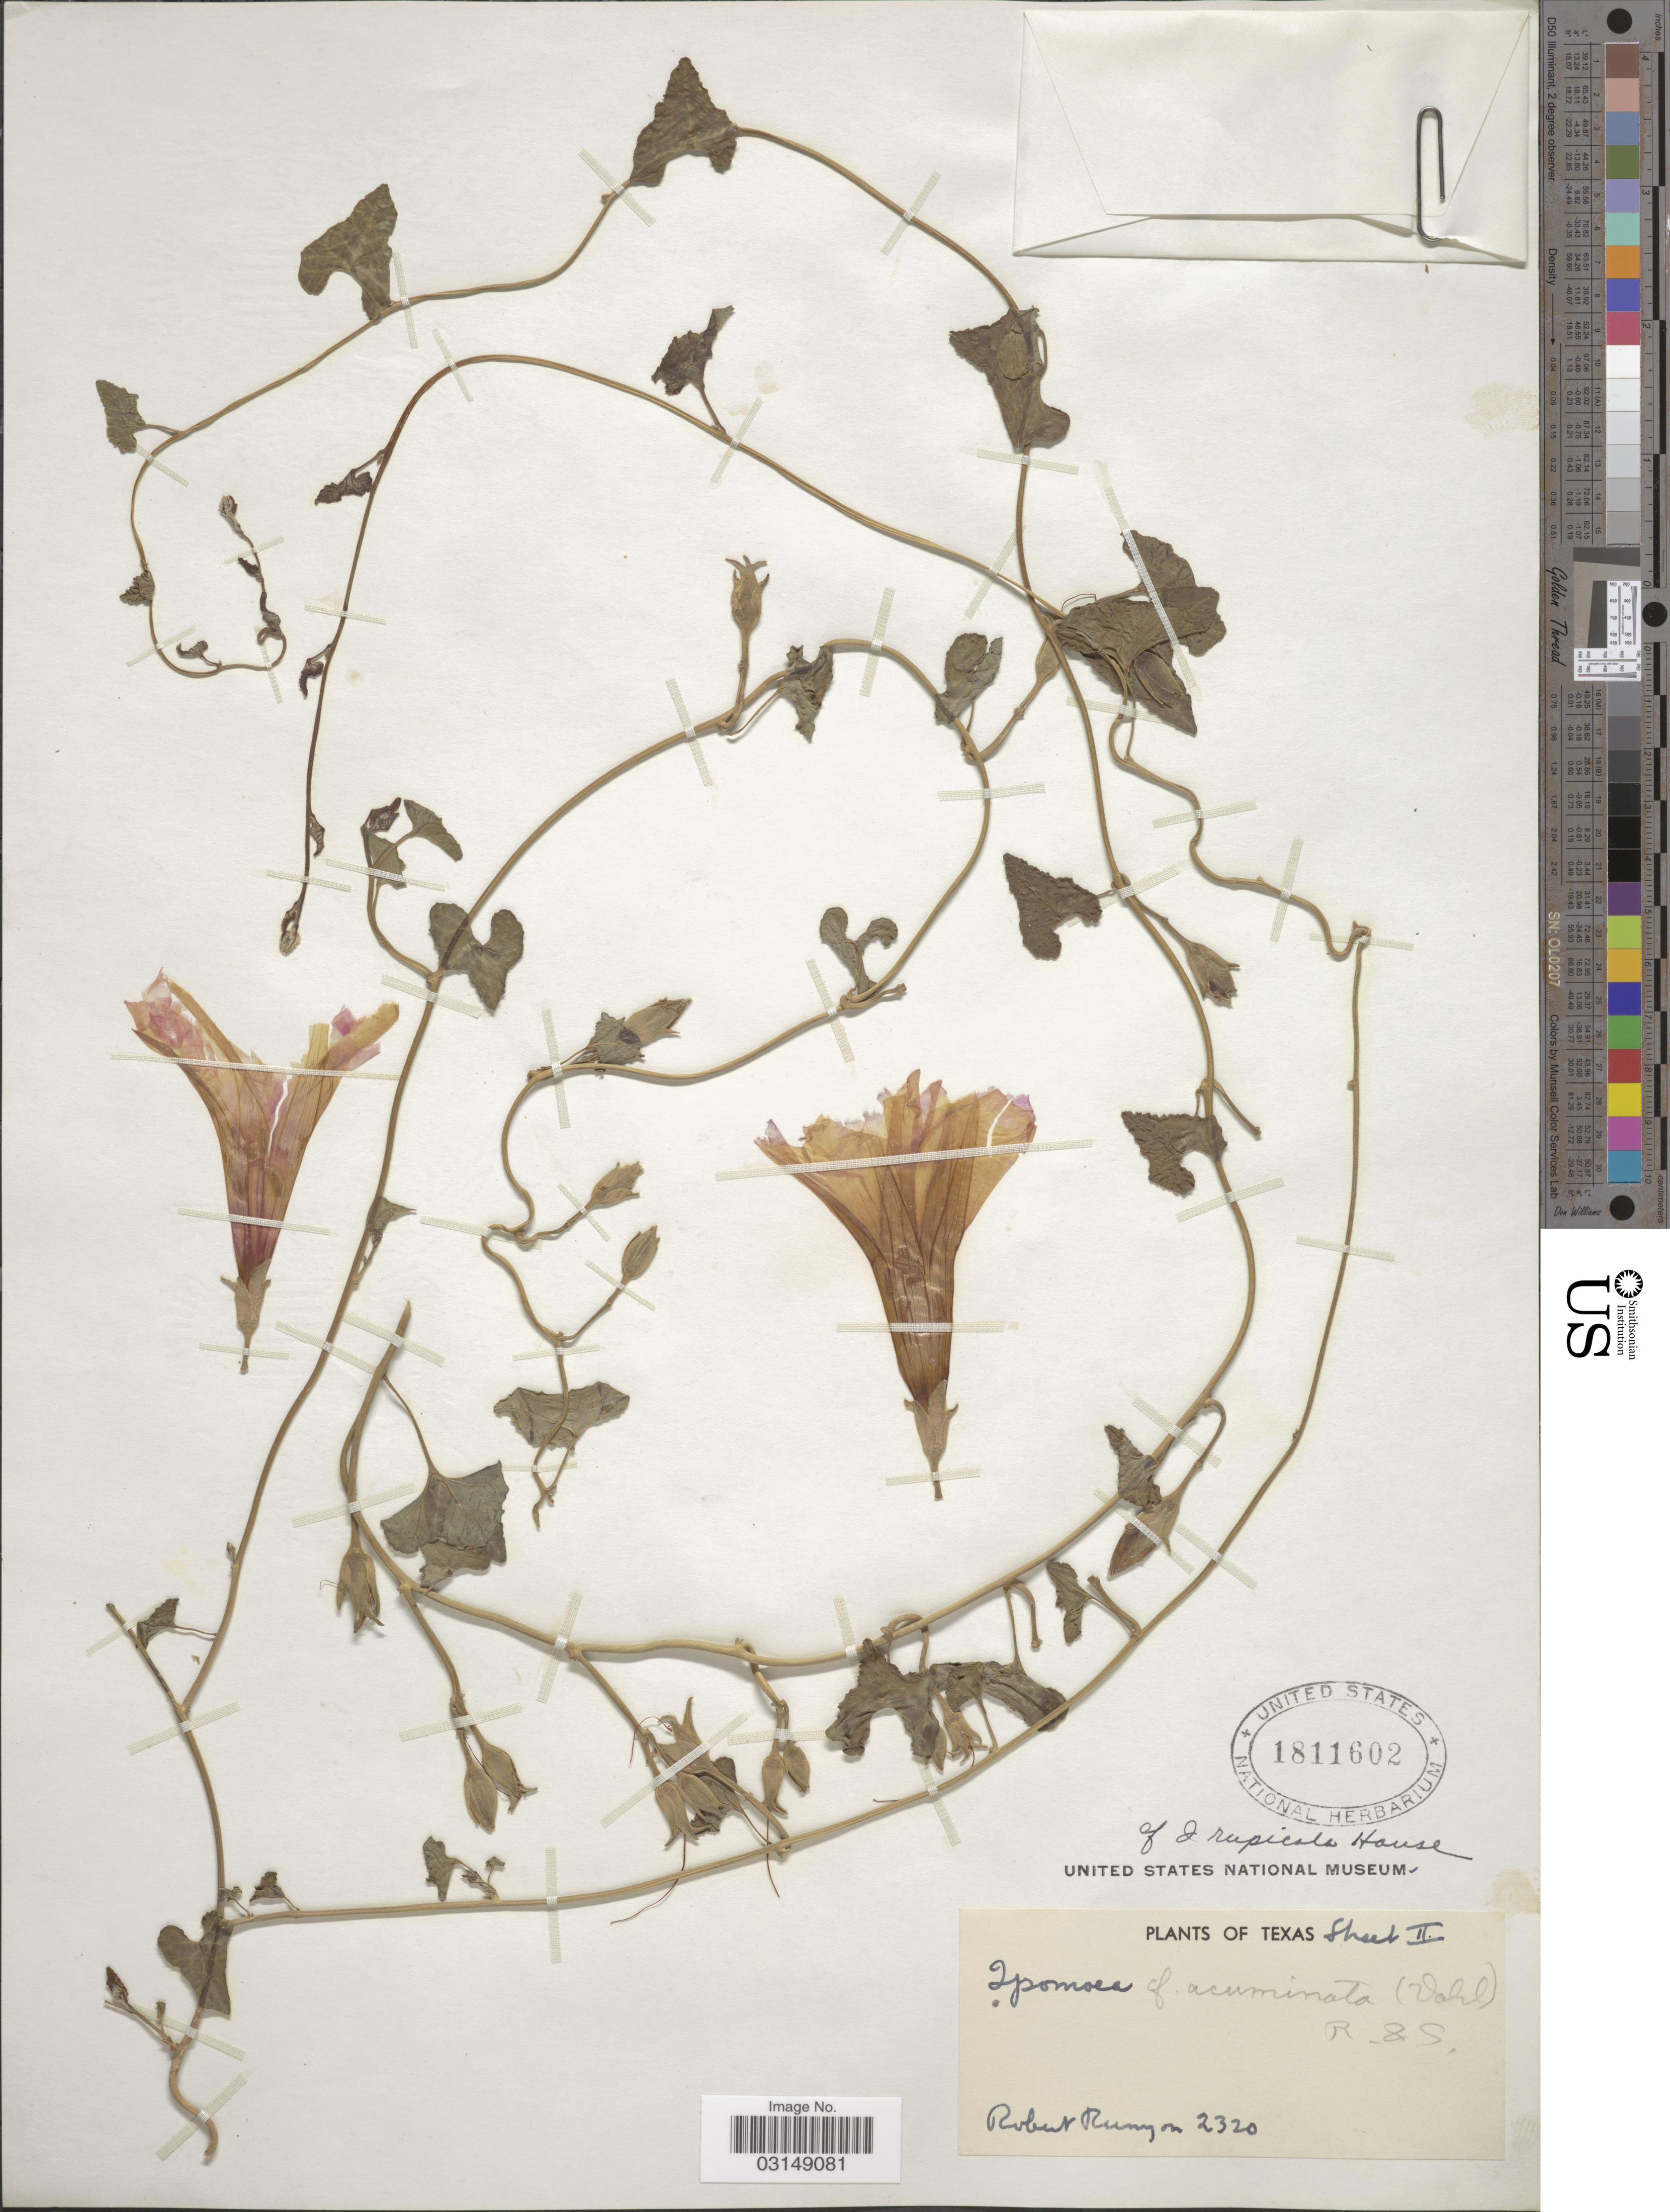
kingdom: Plantae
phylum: Tracheophyta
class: Magnoliopsida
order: Solanales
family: Convolvulaceae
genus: Ipomoea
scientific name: Ipomoea rupicola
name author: House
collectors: R. Runyon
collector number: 2320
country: United States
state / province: Texas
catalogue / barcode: US 1811602